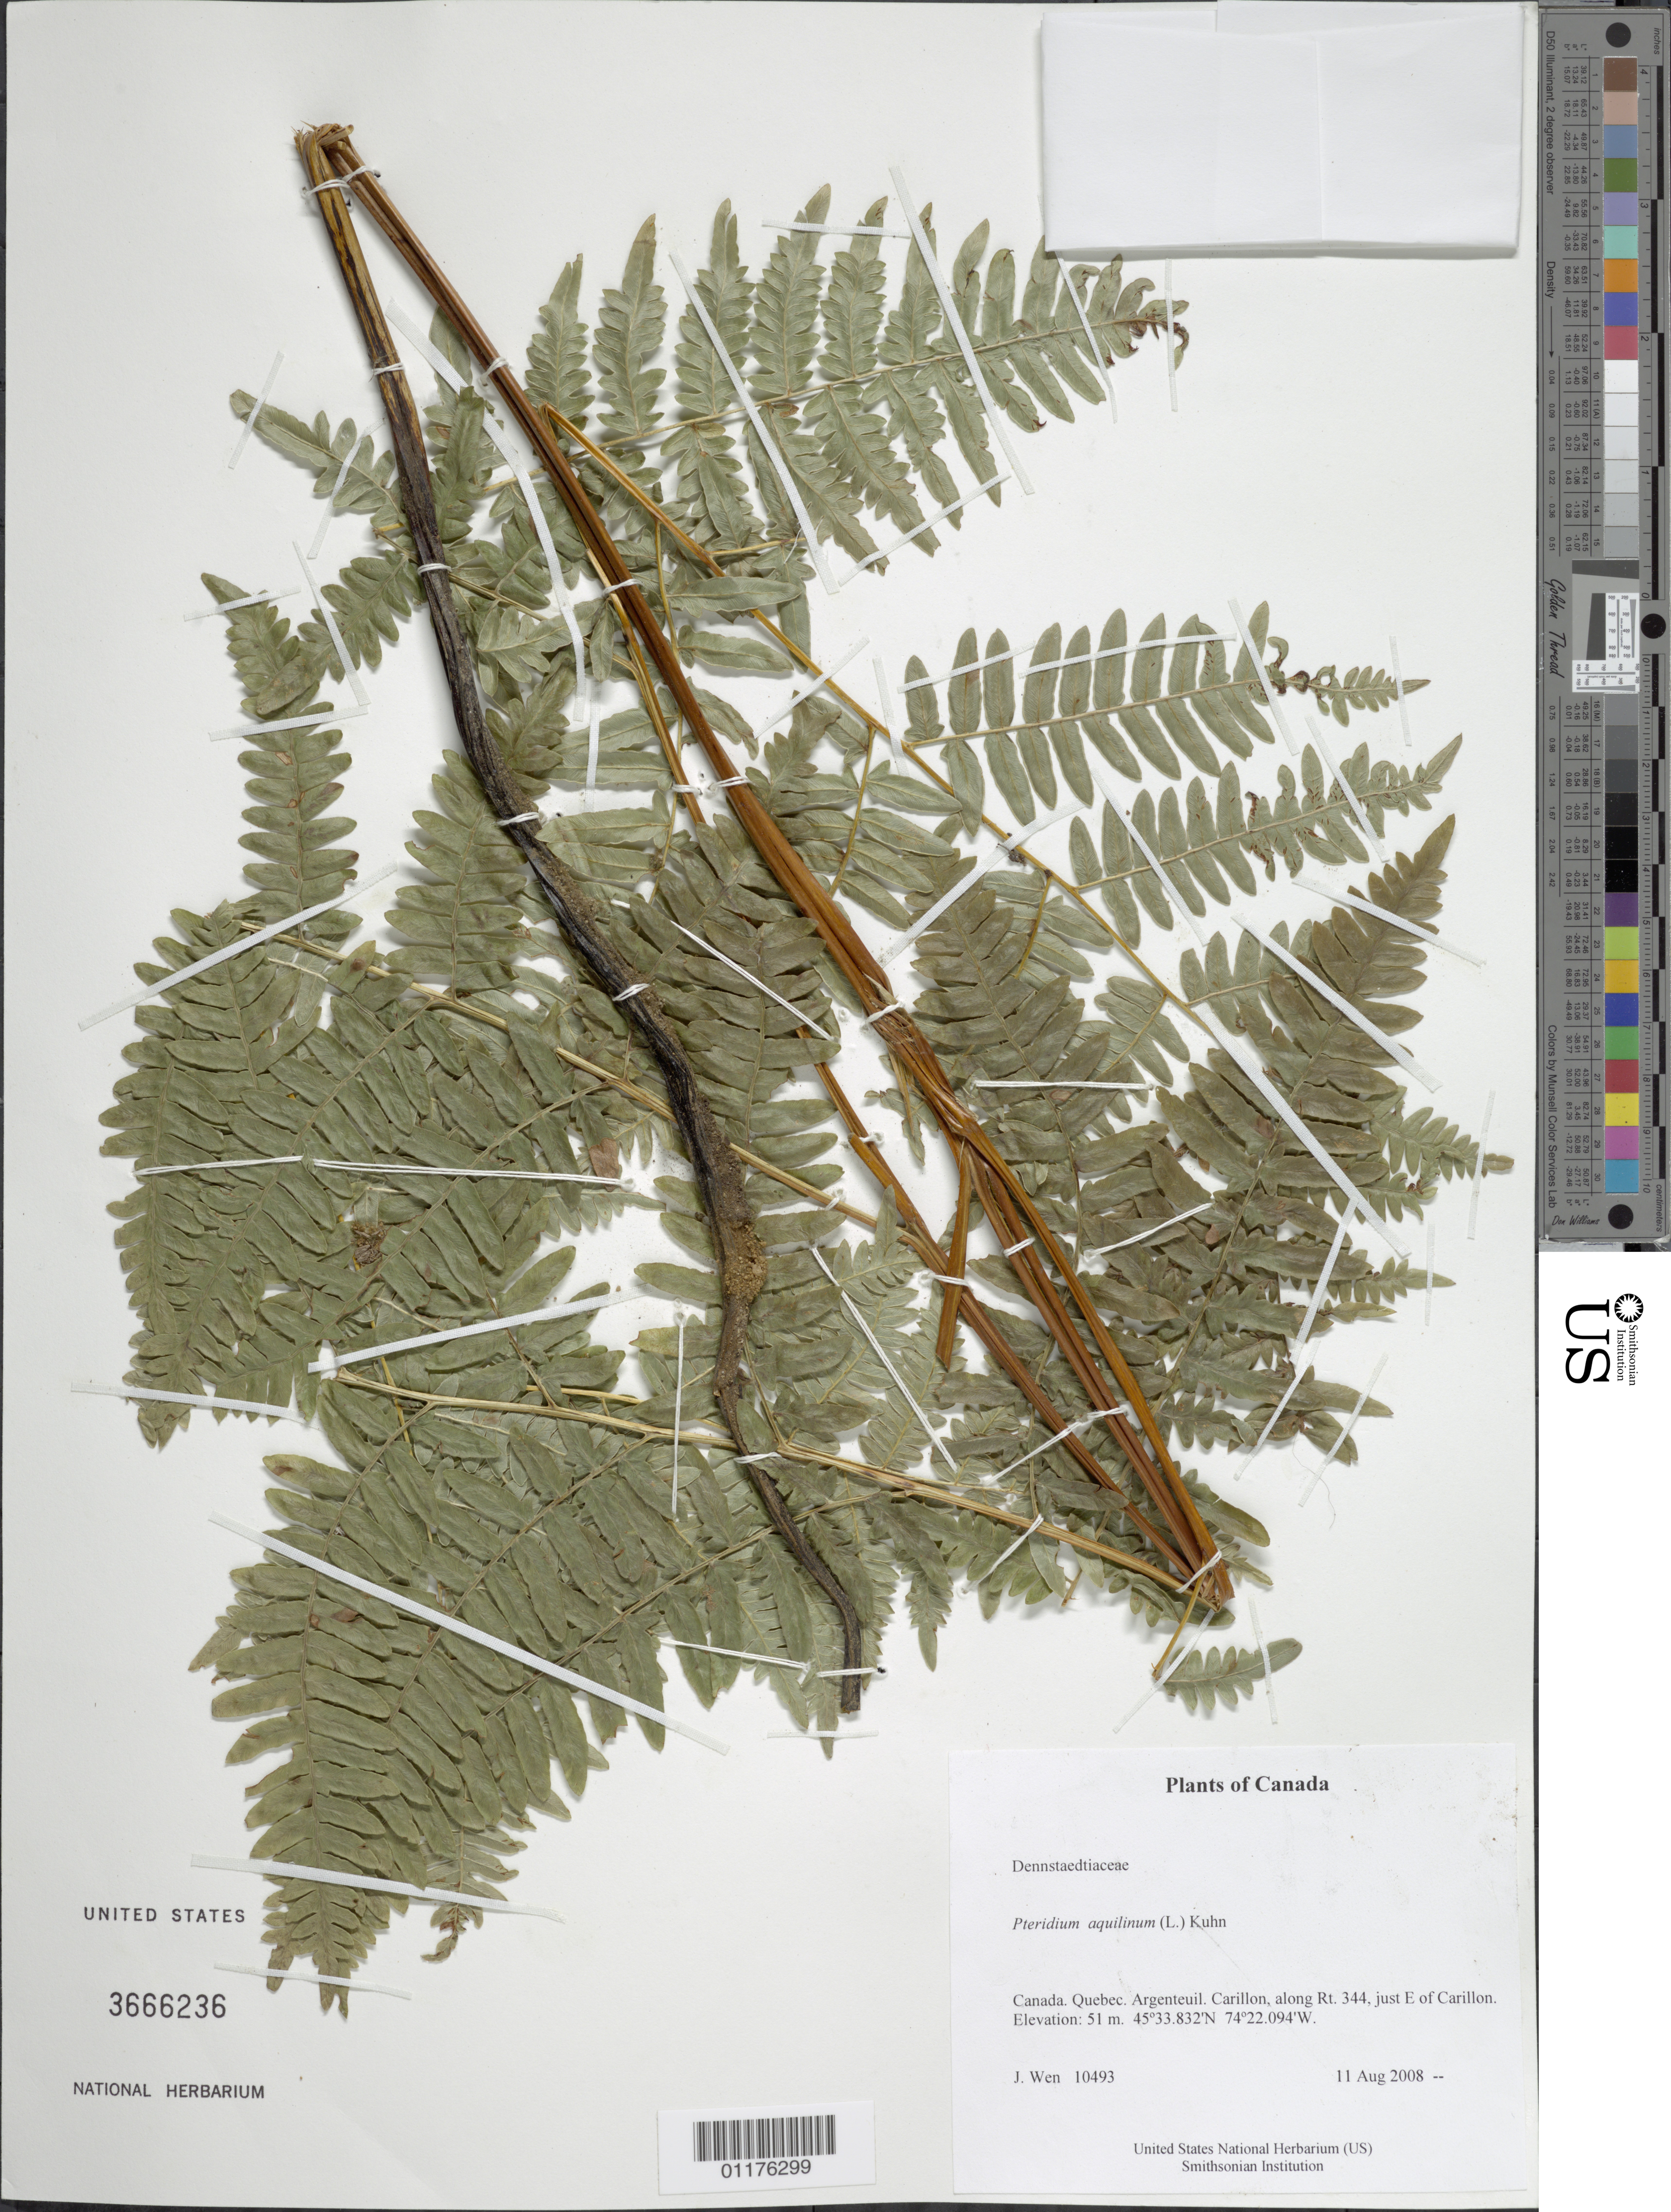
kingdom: Plantae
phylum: Tracheophyta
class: Polypodiopsida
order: Polypodiales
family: Dennstaedtiaceae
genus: Pteridium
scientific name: Pteridium aquilinum var. latiusculum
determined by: Wen, Jun, (BOT), Smithsonian Institution - National Museum of Natural History (UNITED STATES)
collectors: J. Wen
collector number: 10493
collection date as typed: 11 Aug 2008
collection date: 2008-08-11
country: Canada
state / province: Quebec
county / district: Argenteuil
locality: Carillon, along Rt. 344, just E of Carillon.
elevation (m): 51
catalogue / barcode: US 3666236